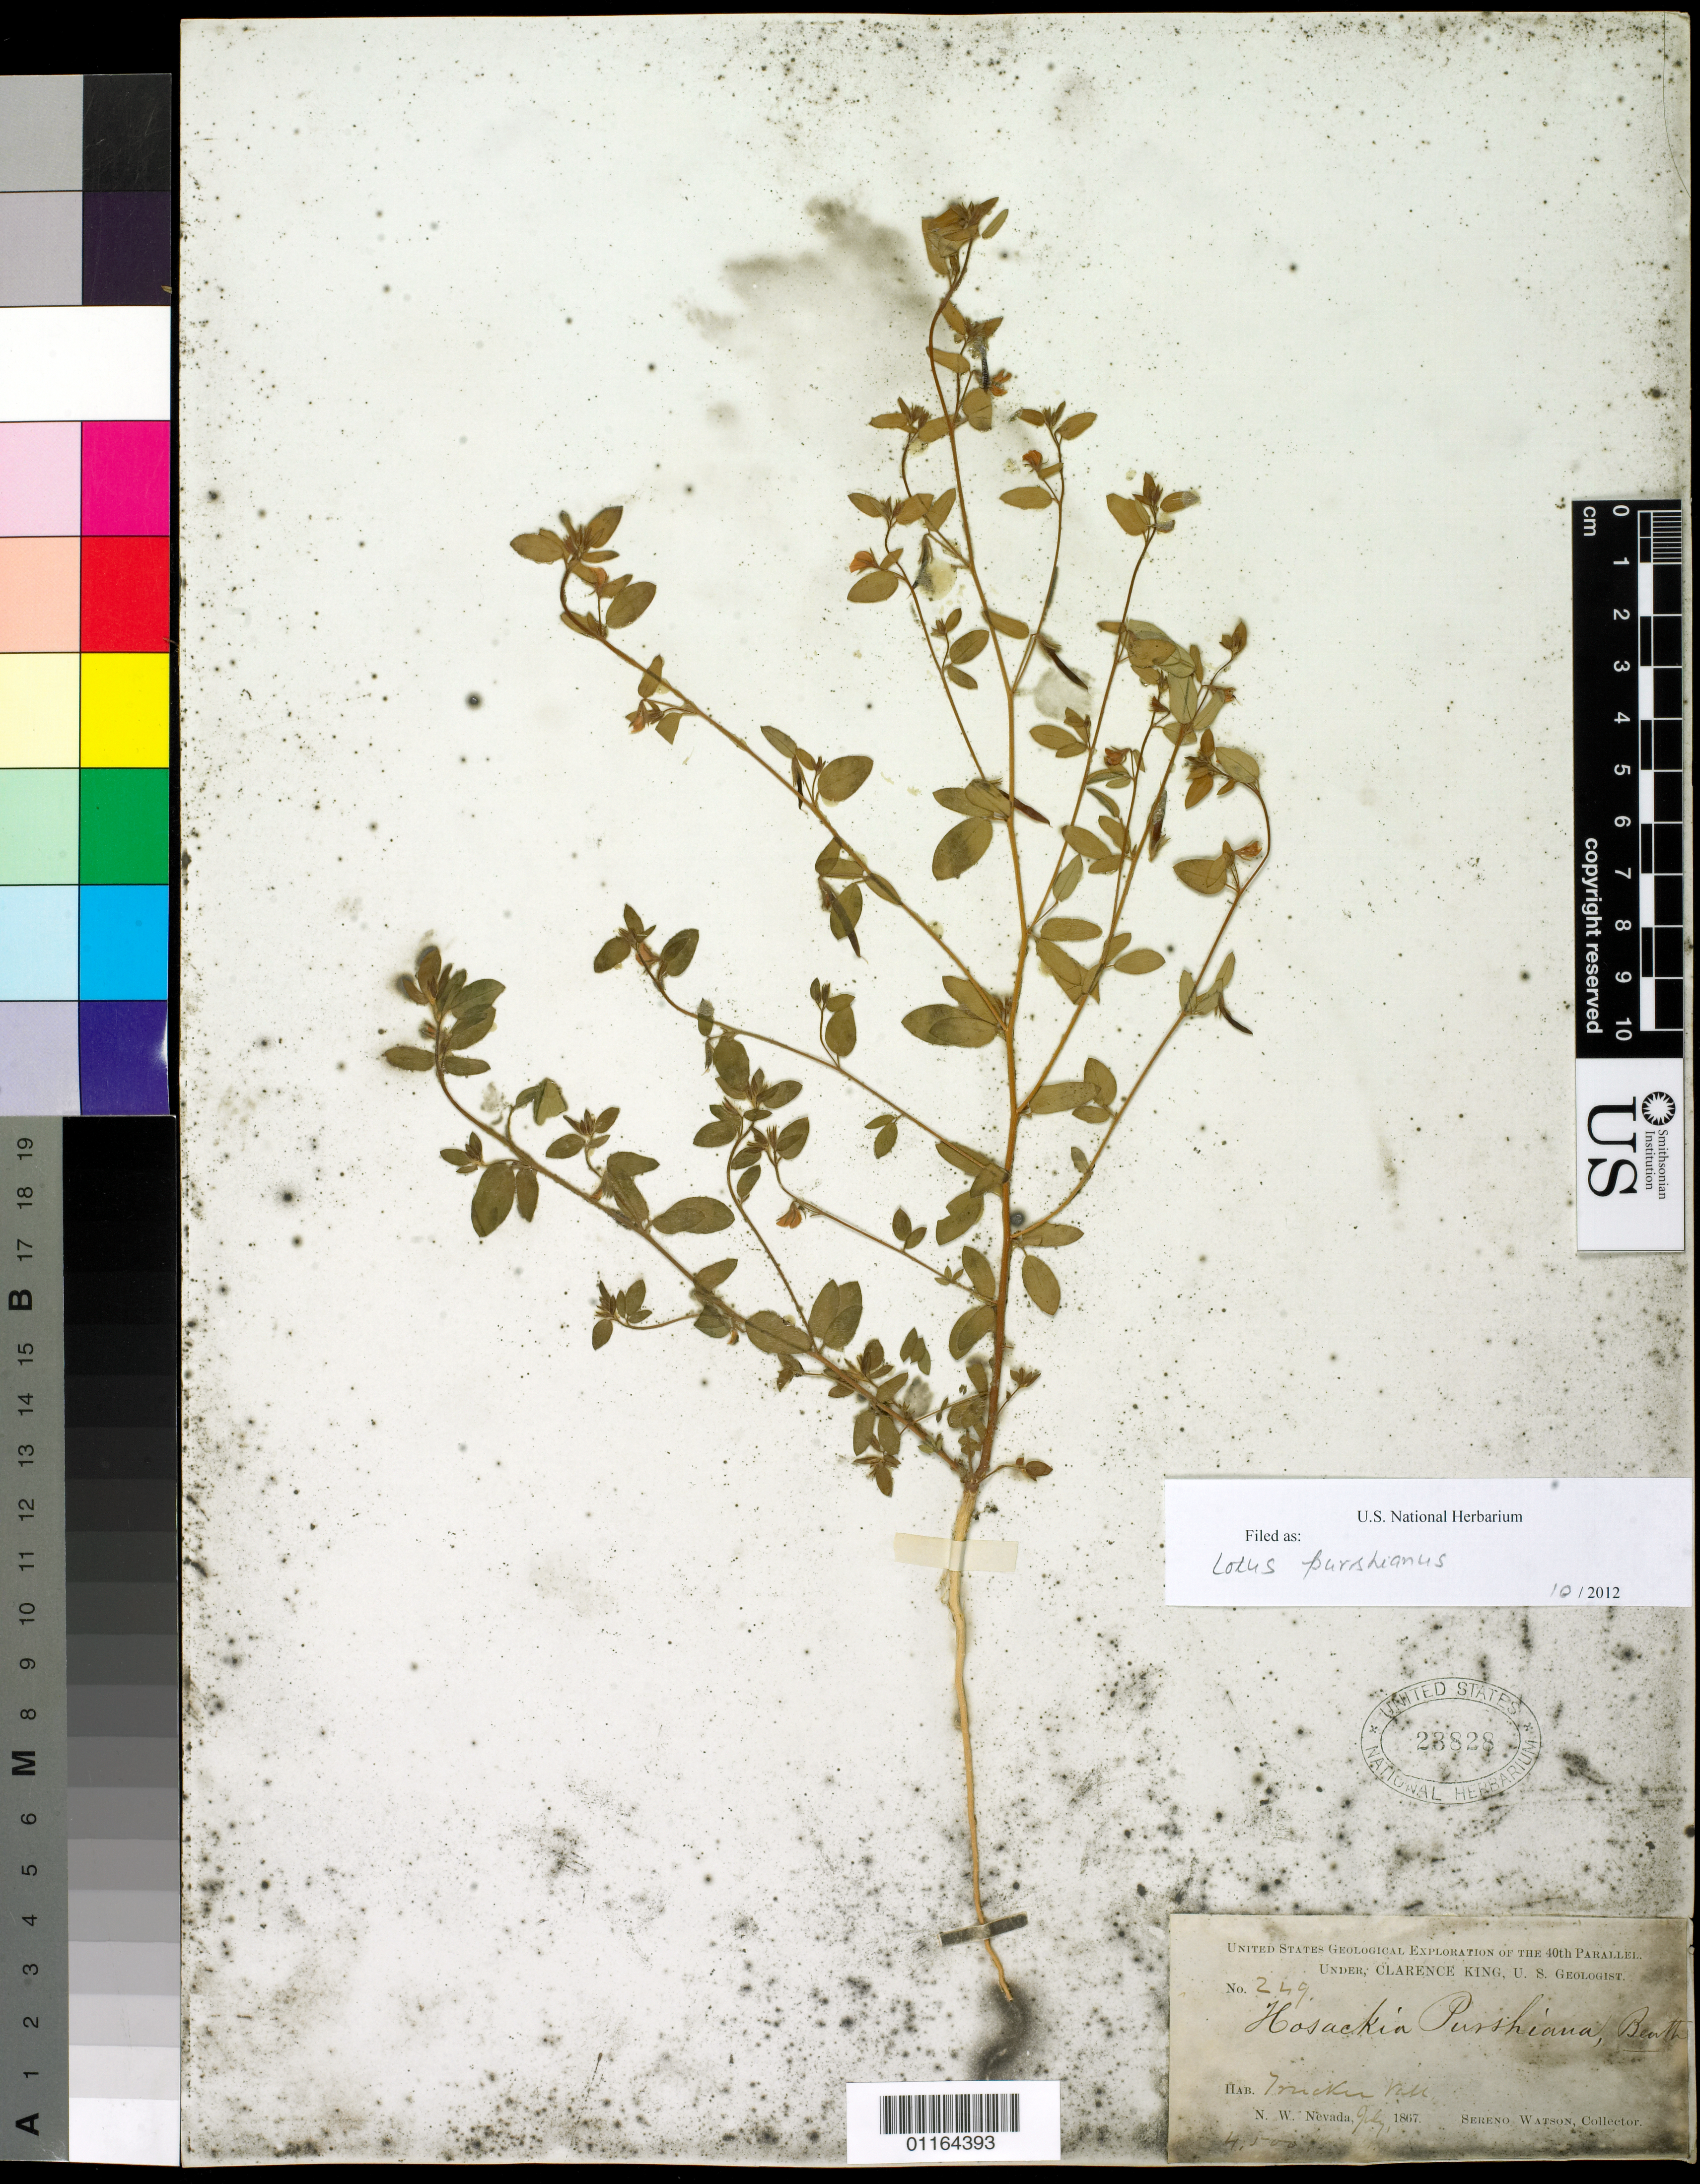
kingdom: Plantae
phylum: Tracheophyta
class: Magnoliopsida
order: Fabales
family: Fabaceae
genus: Acmispon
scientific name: Acmispon americanus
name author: (Nutt.) Rydb.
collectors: S. Watson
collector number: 249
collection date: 1867-07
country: United States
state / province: Nevada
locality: Trucku Valley, N.W. Nevada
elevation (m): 1372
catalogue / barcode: US 23828